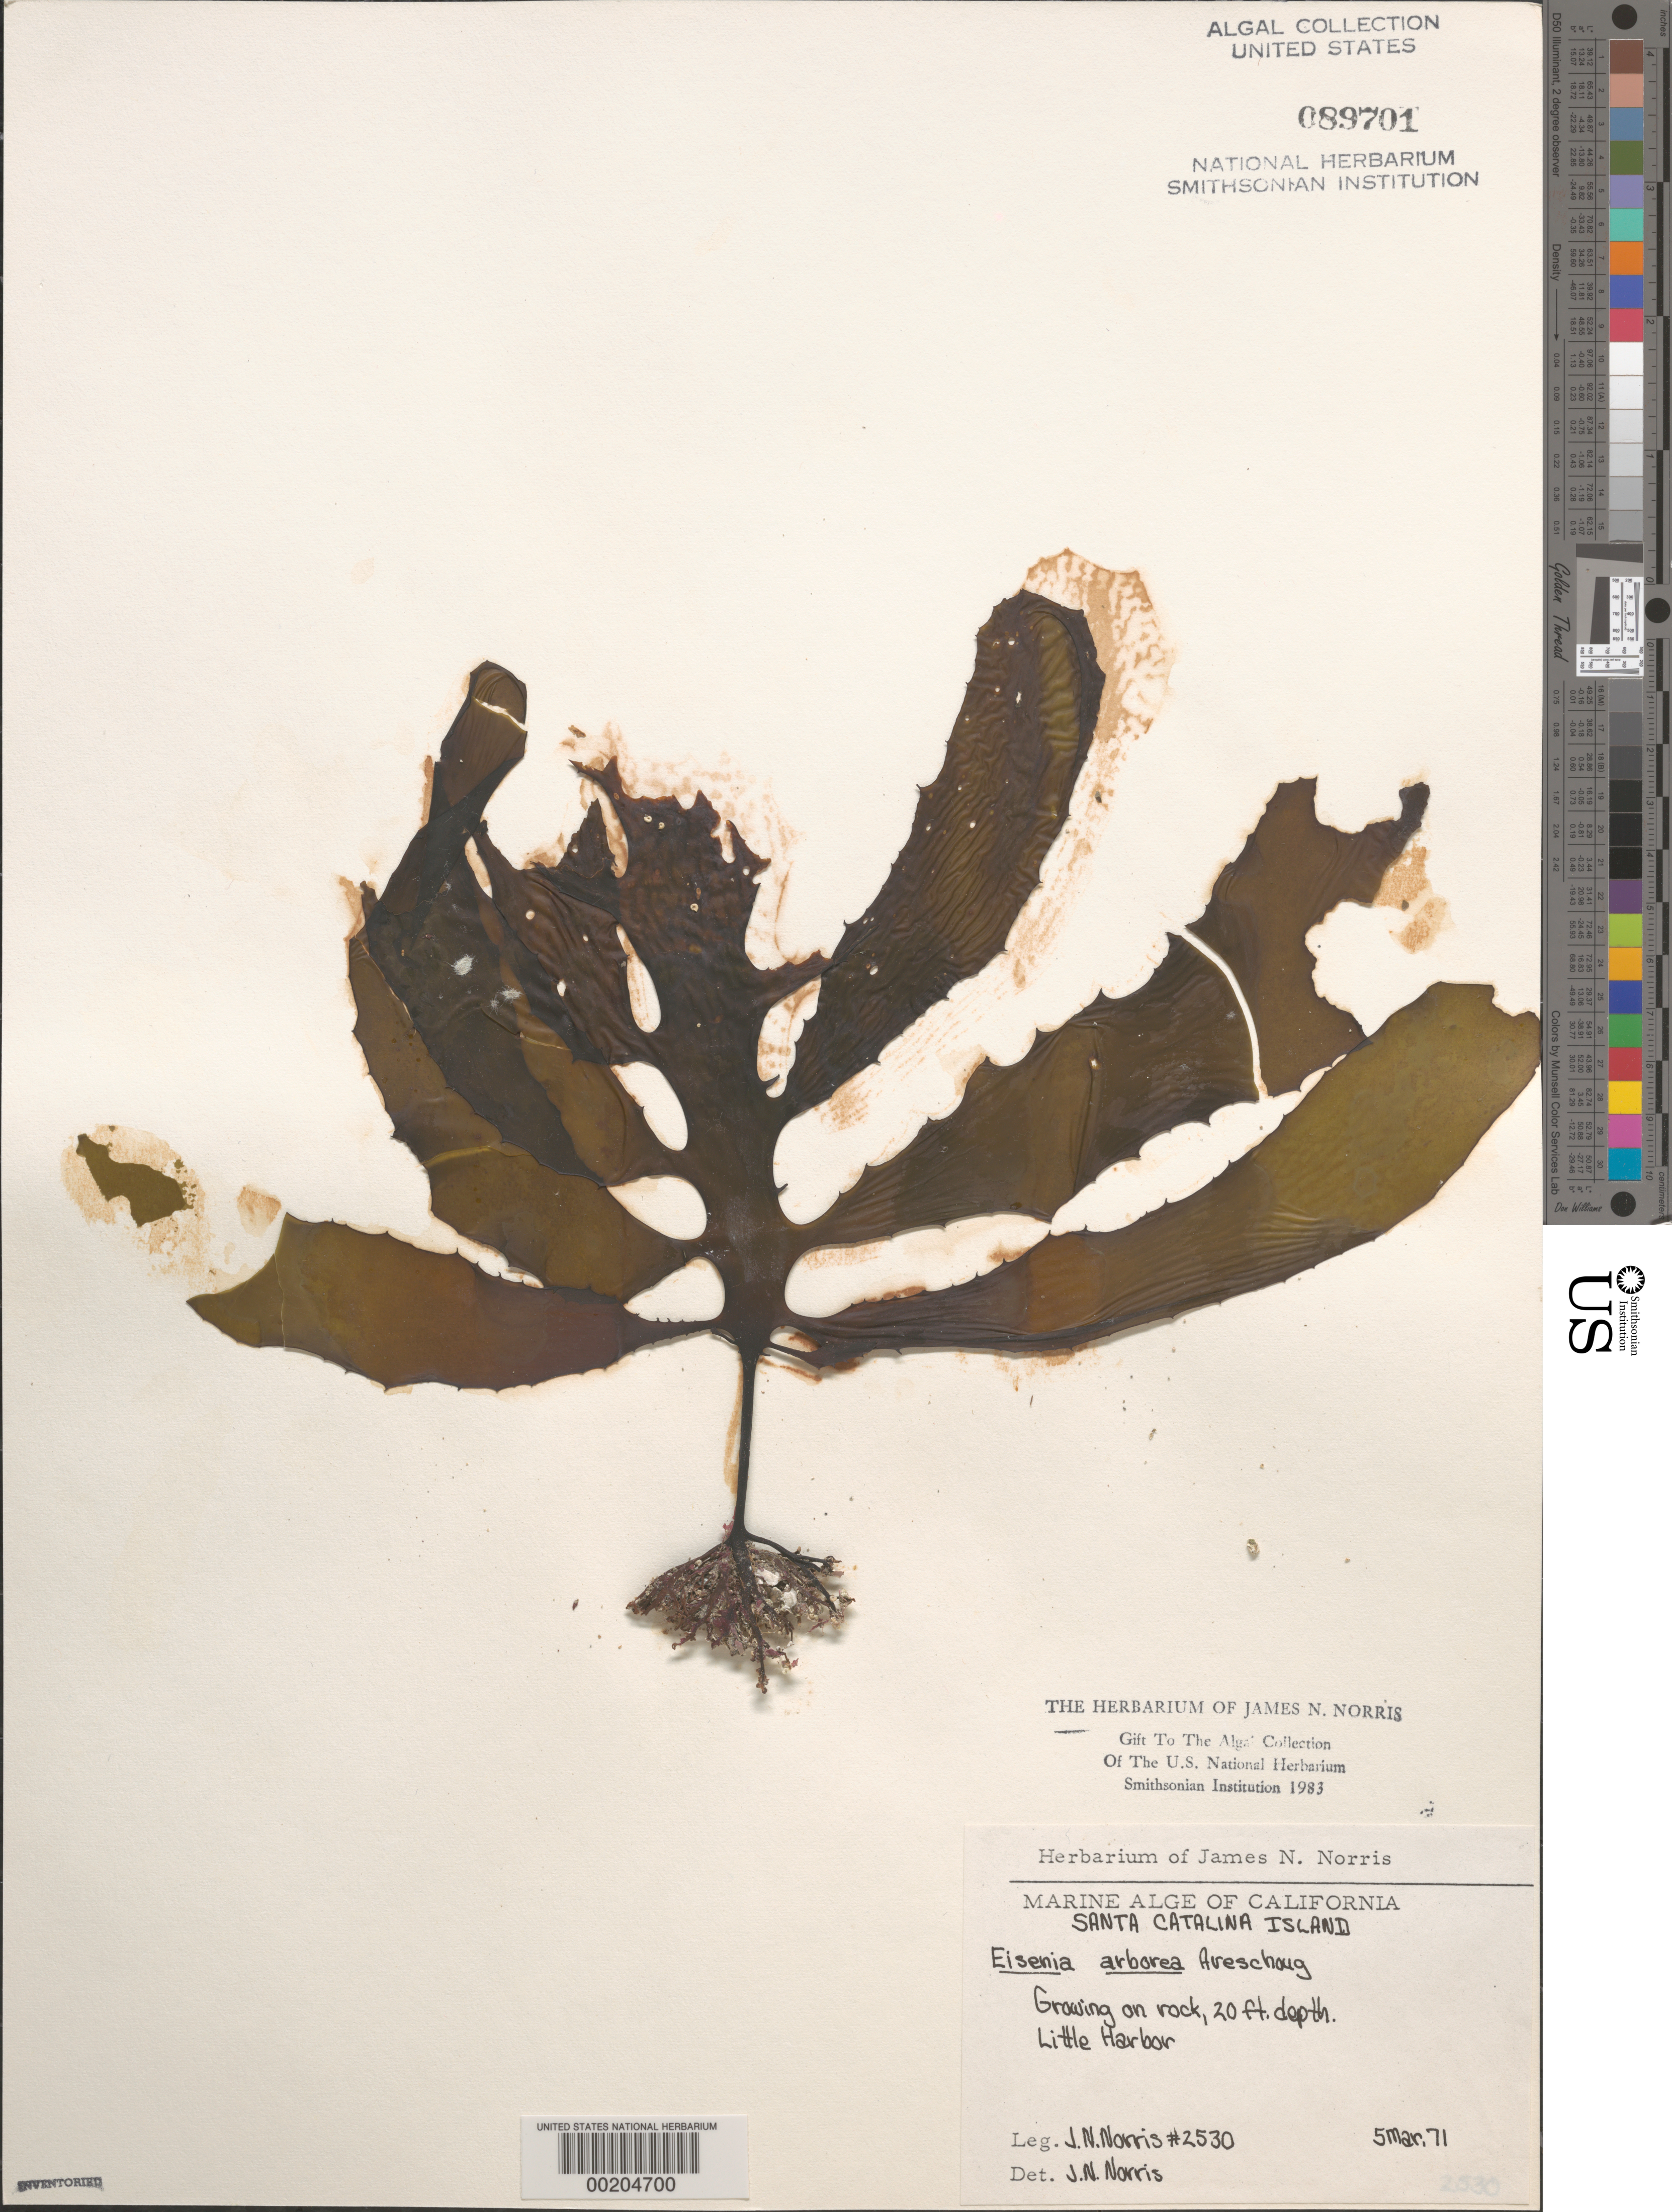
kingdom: Chromista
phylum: Ochrophyta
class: Phaeophyceae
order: Laminariales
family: Lessoniaceae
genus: Eisenia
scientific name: Eisenia arborea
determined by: Norris, James N.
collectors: J. N. Norris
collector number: JN-2530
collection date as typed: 05 Mar 1971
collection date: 1971-03-05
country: United States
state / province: California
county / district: Los Angeles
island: Santa Catalina Island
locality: Little Harbor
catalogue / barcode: US 89701